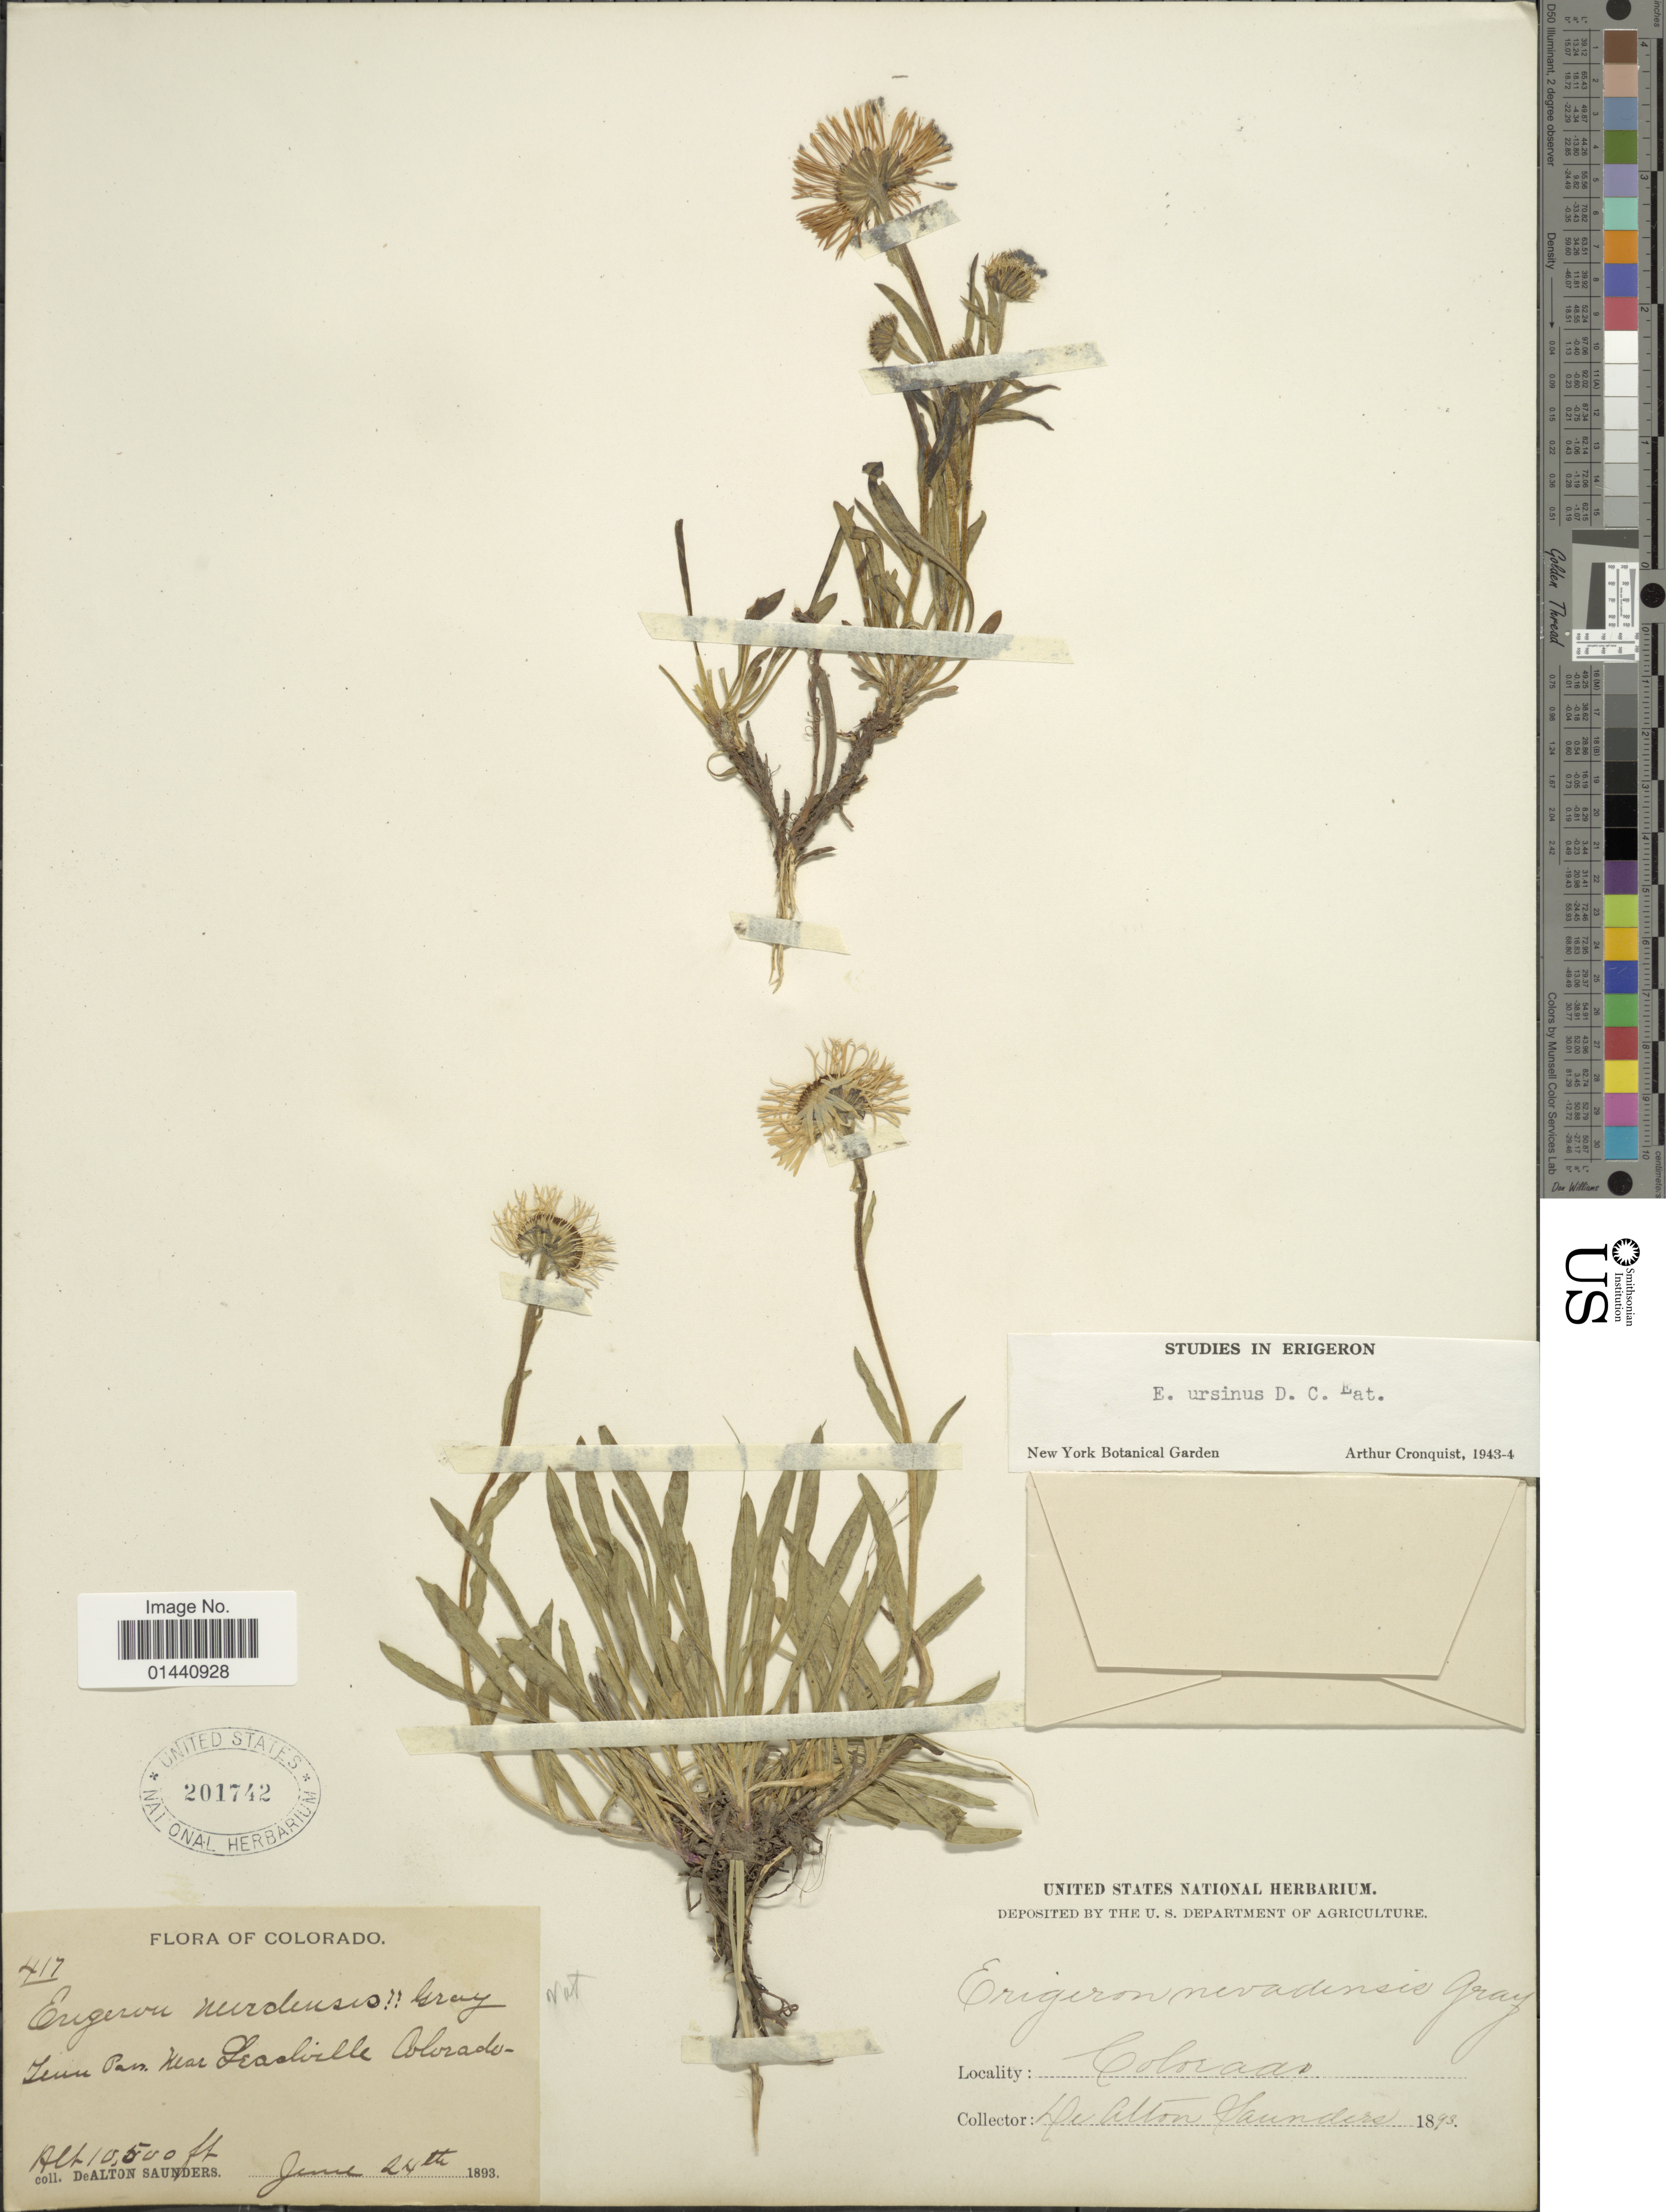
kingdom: Plantae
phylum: Tracheophyta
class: Magnoliopsida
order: Asterales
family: Asteraceae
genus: Erigeron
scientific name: Erigeron ursinus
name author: D.C. Eaton in C. King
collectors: D. A. Saunders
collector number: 417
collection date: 1893-06-24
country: United States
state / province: Colorado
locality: Tenn. Pass Near Leadville.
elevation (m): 3200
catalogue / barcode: US 201742